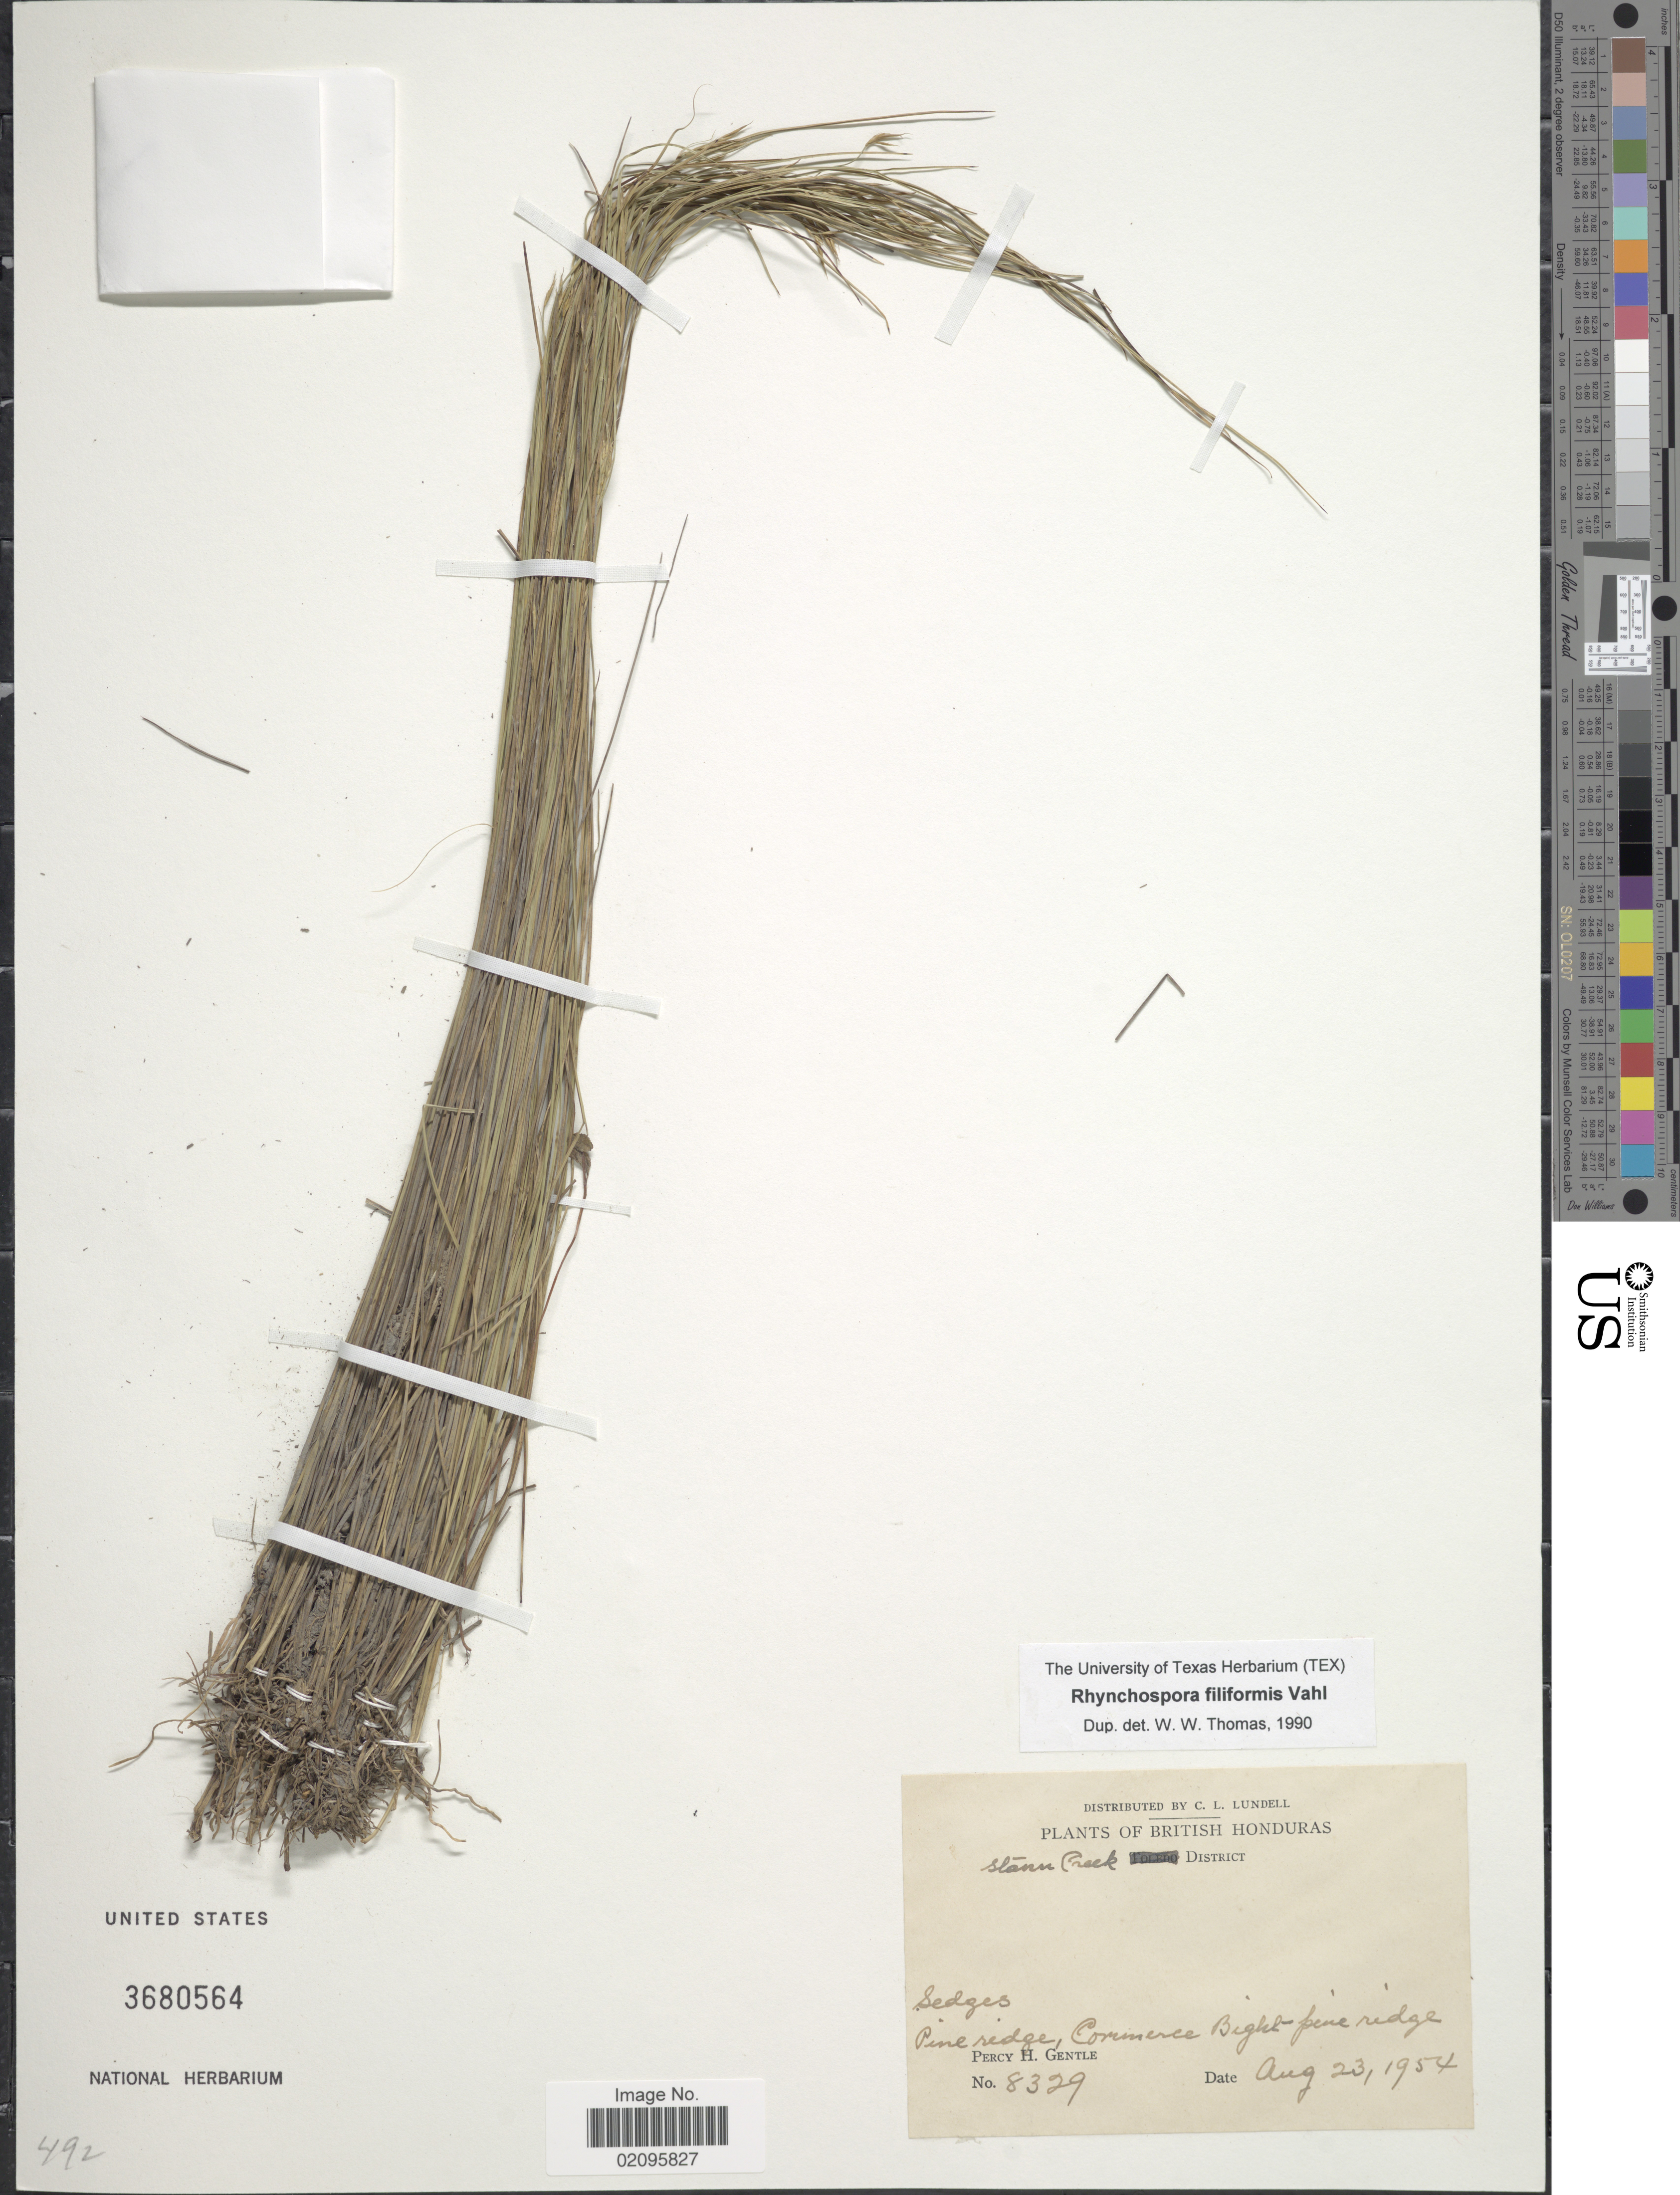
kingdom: Plantae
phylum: Tracheophyta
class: Liliopsida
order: Poales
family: Cyperaceae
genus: Rhynchospora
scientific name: Rhynchospora filiformis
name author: Vahl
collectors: P. H. Gentle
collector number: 8329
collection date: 1954-08-23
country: Belize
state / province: Stann Creek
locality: Sedges, Pine ridge, Commerce Bight Pine ridge.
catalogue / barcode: US 3680564